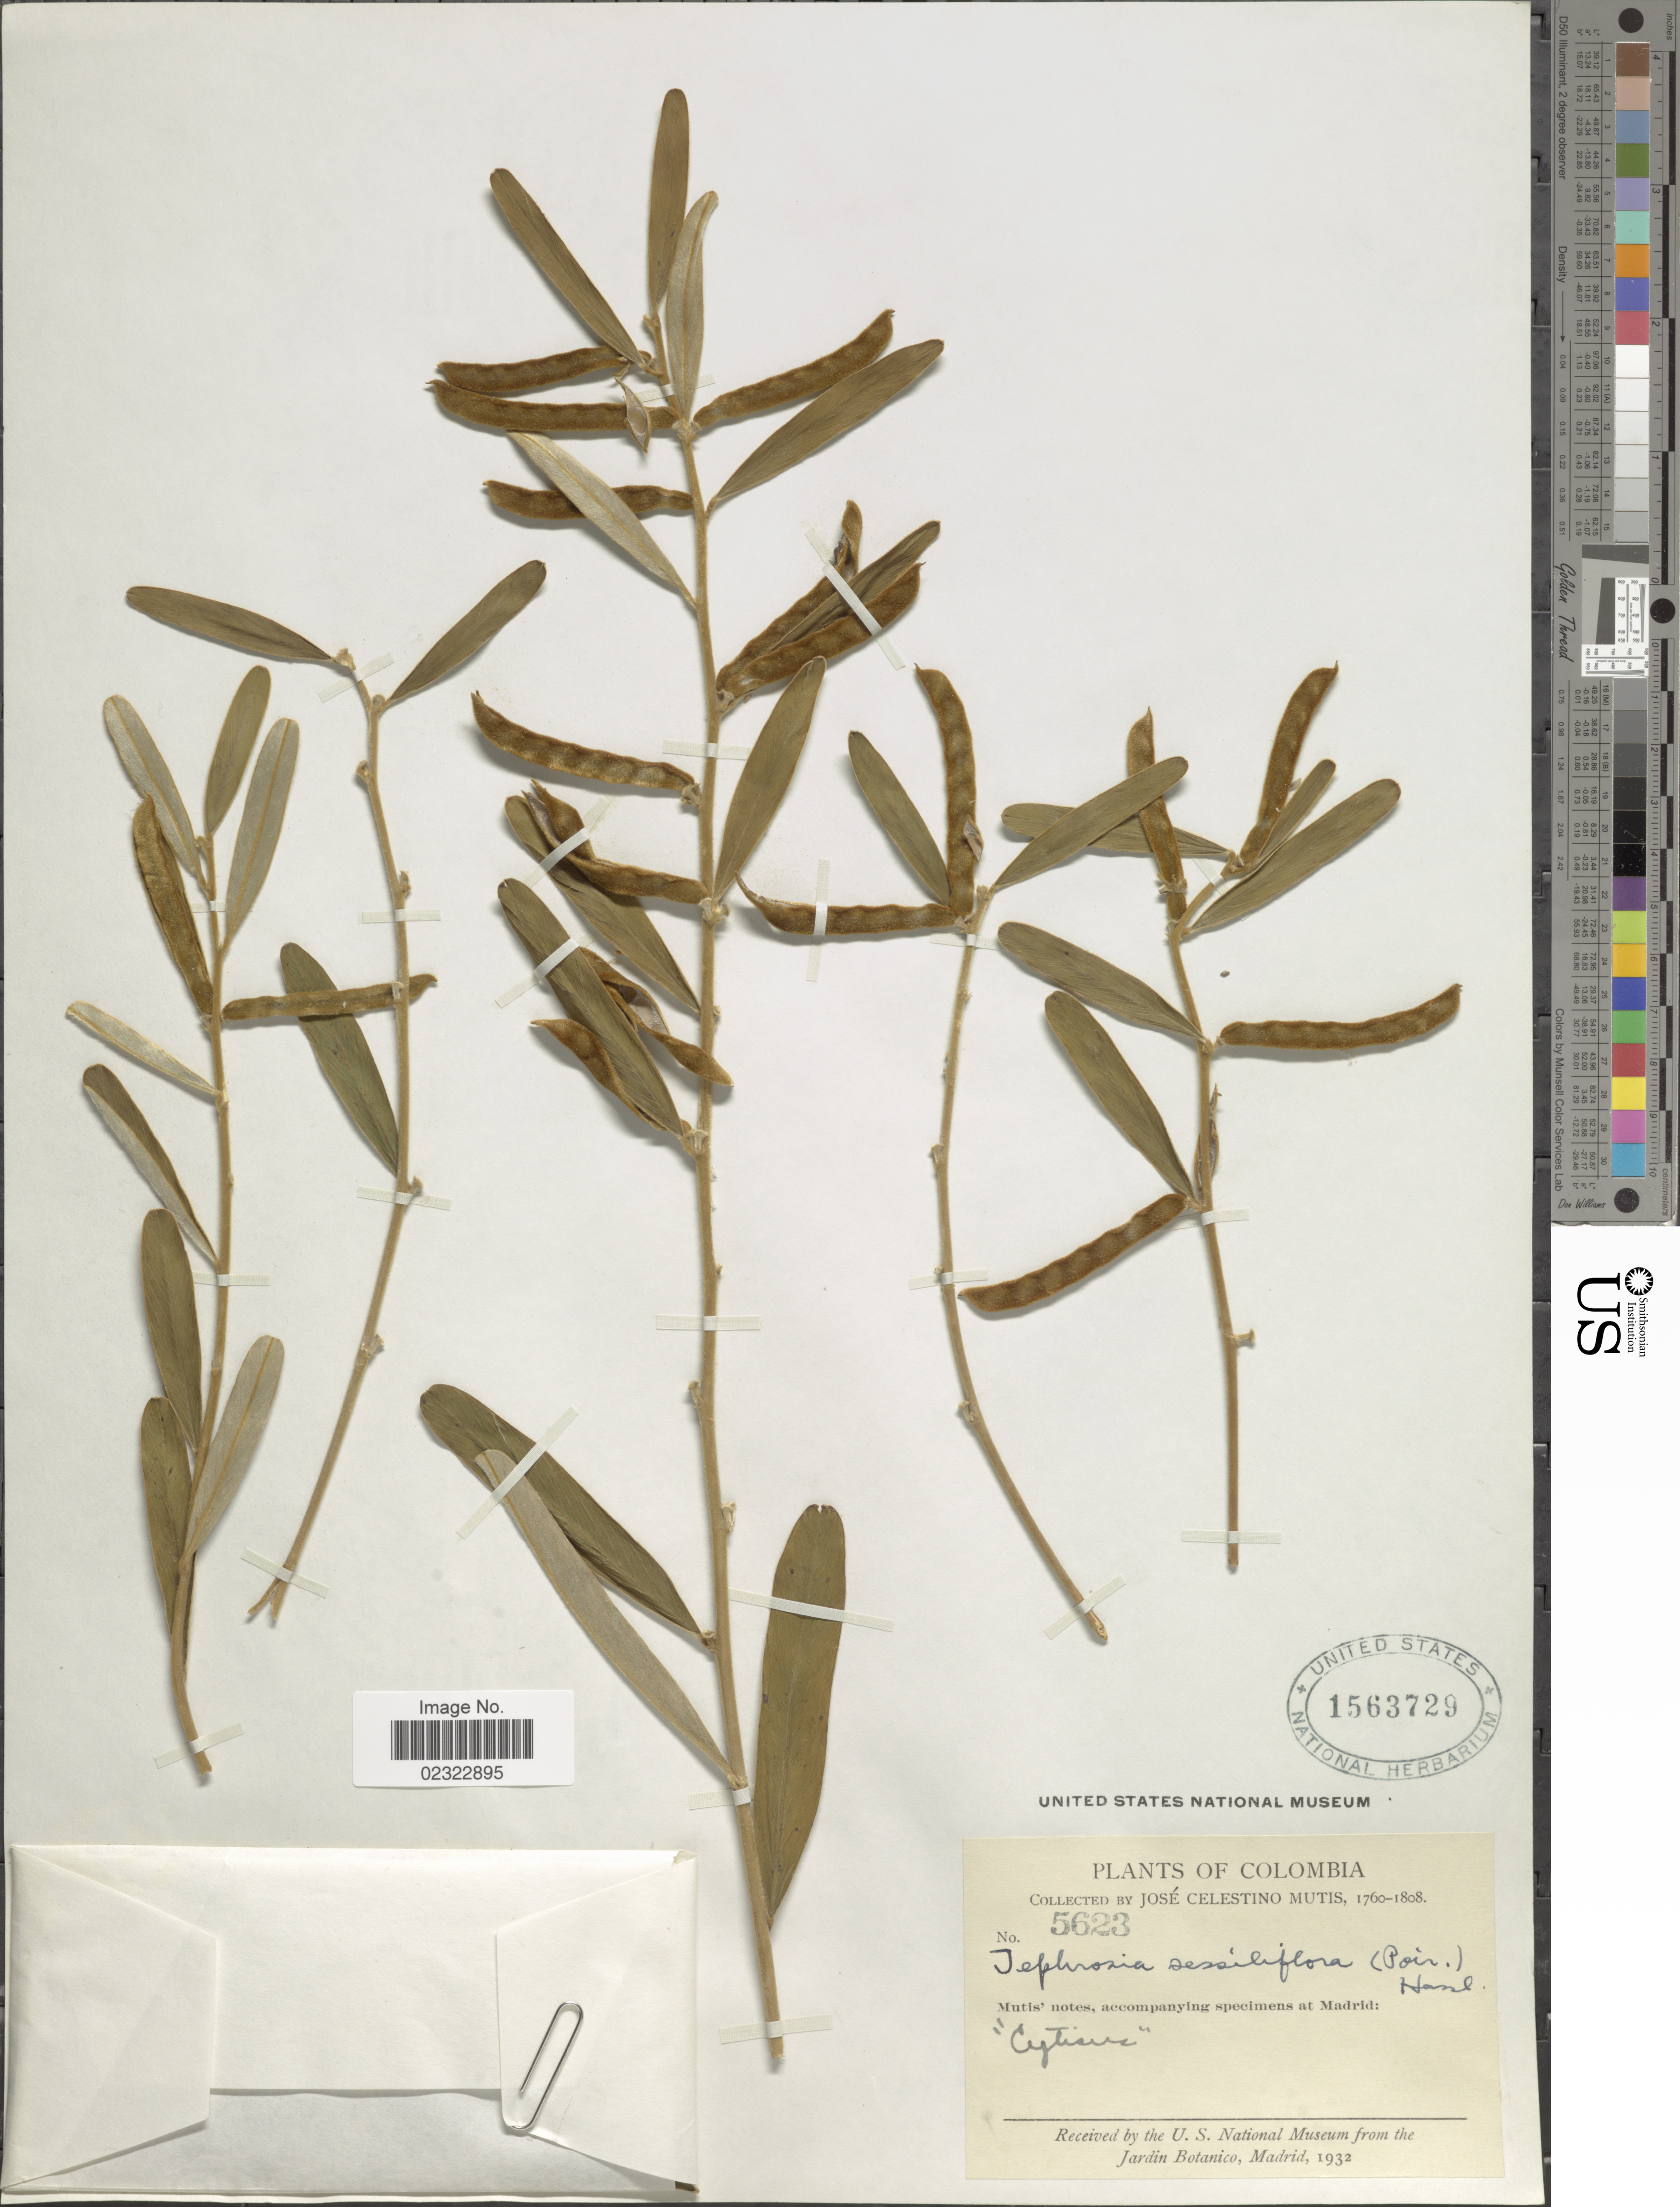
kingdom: Plantae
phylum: Tracheophyta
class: Magnoliopsida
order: Fabales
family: Fabaceae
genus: Tephrosia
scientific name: Tephrosia sessiliflora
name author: (Poir.) Hassl.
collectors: J. C. B. Mutis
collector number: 5623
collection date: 1760/1808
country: Colombia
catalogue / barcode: US 153729